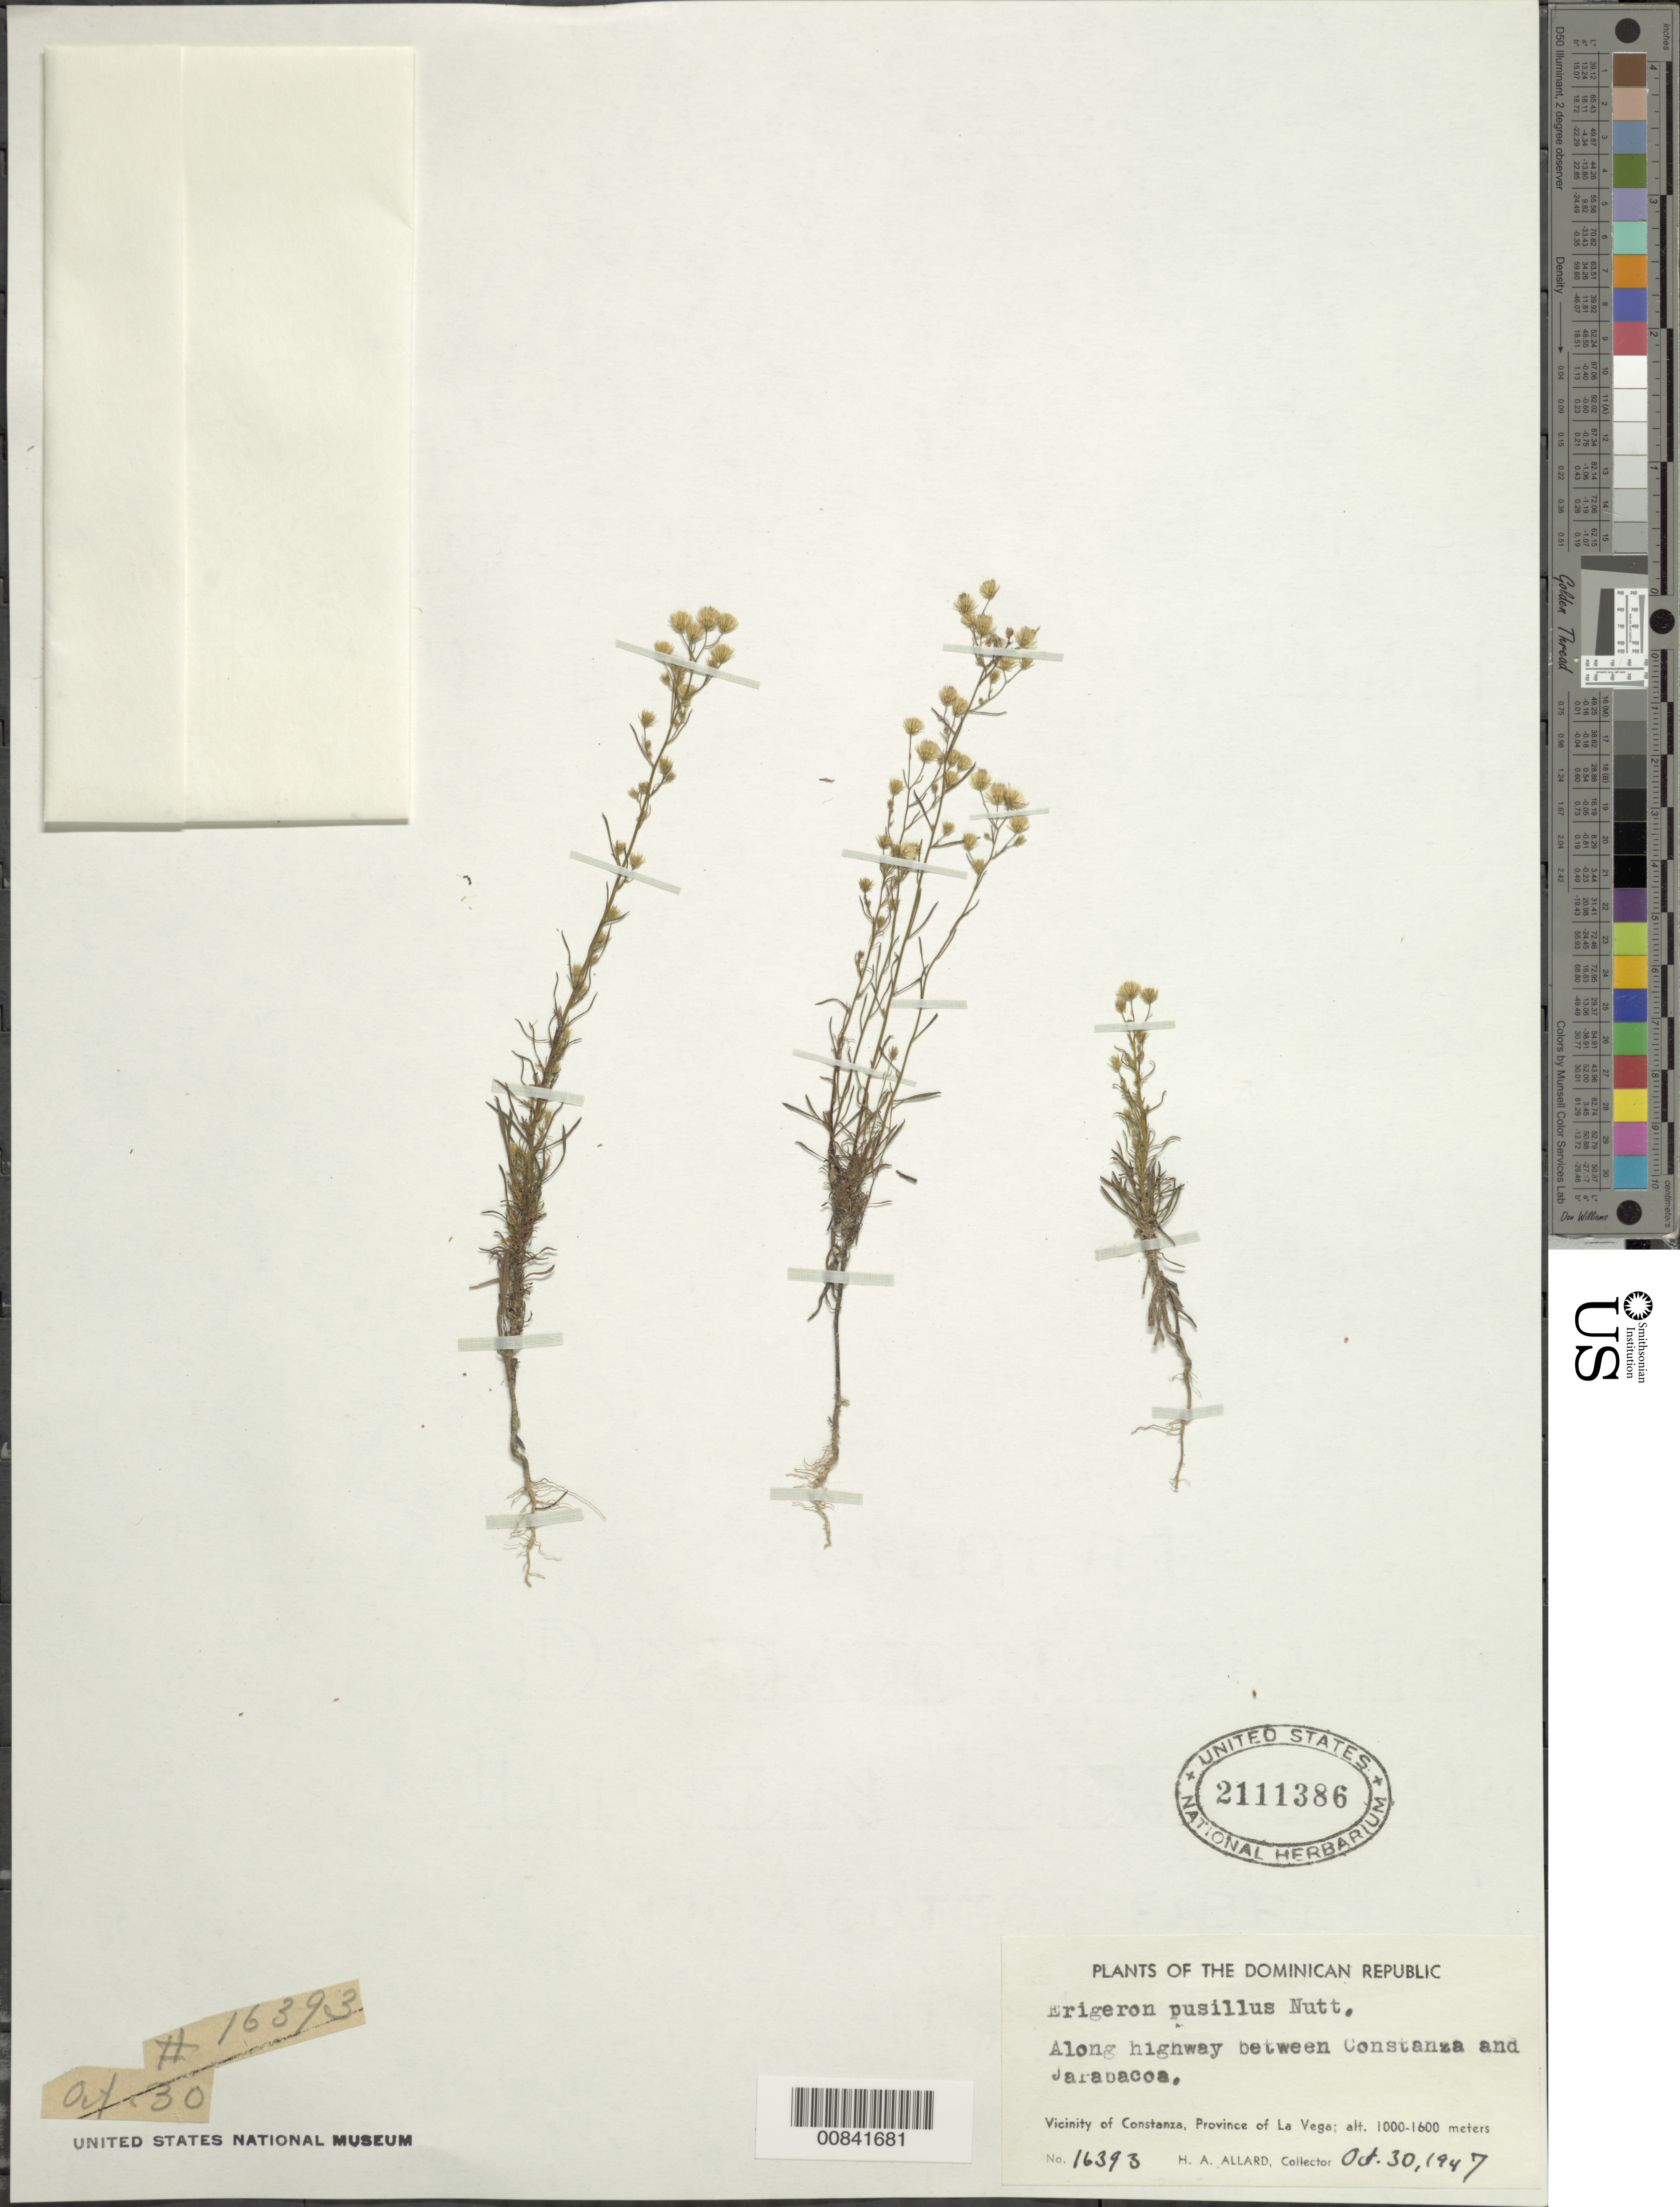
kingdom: Plantae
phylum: Tracheophyta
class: Magnoliopsida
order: Asterales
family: Asteraceae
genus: Conyza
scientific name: Conyza canadensis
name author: (L.) Cronq.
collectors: H. A. Allard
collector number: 16393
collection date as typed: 30 Oct 1947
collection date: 1947-10-30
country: Dominican Republic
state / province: La Vega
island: Hispaniola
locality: Vicinity of Constanza, along highway between Constanza and Jarabacoa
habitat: along highway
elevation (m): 1000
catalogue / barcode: US 2111386